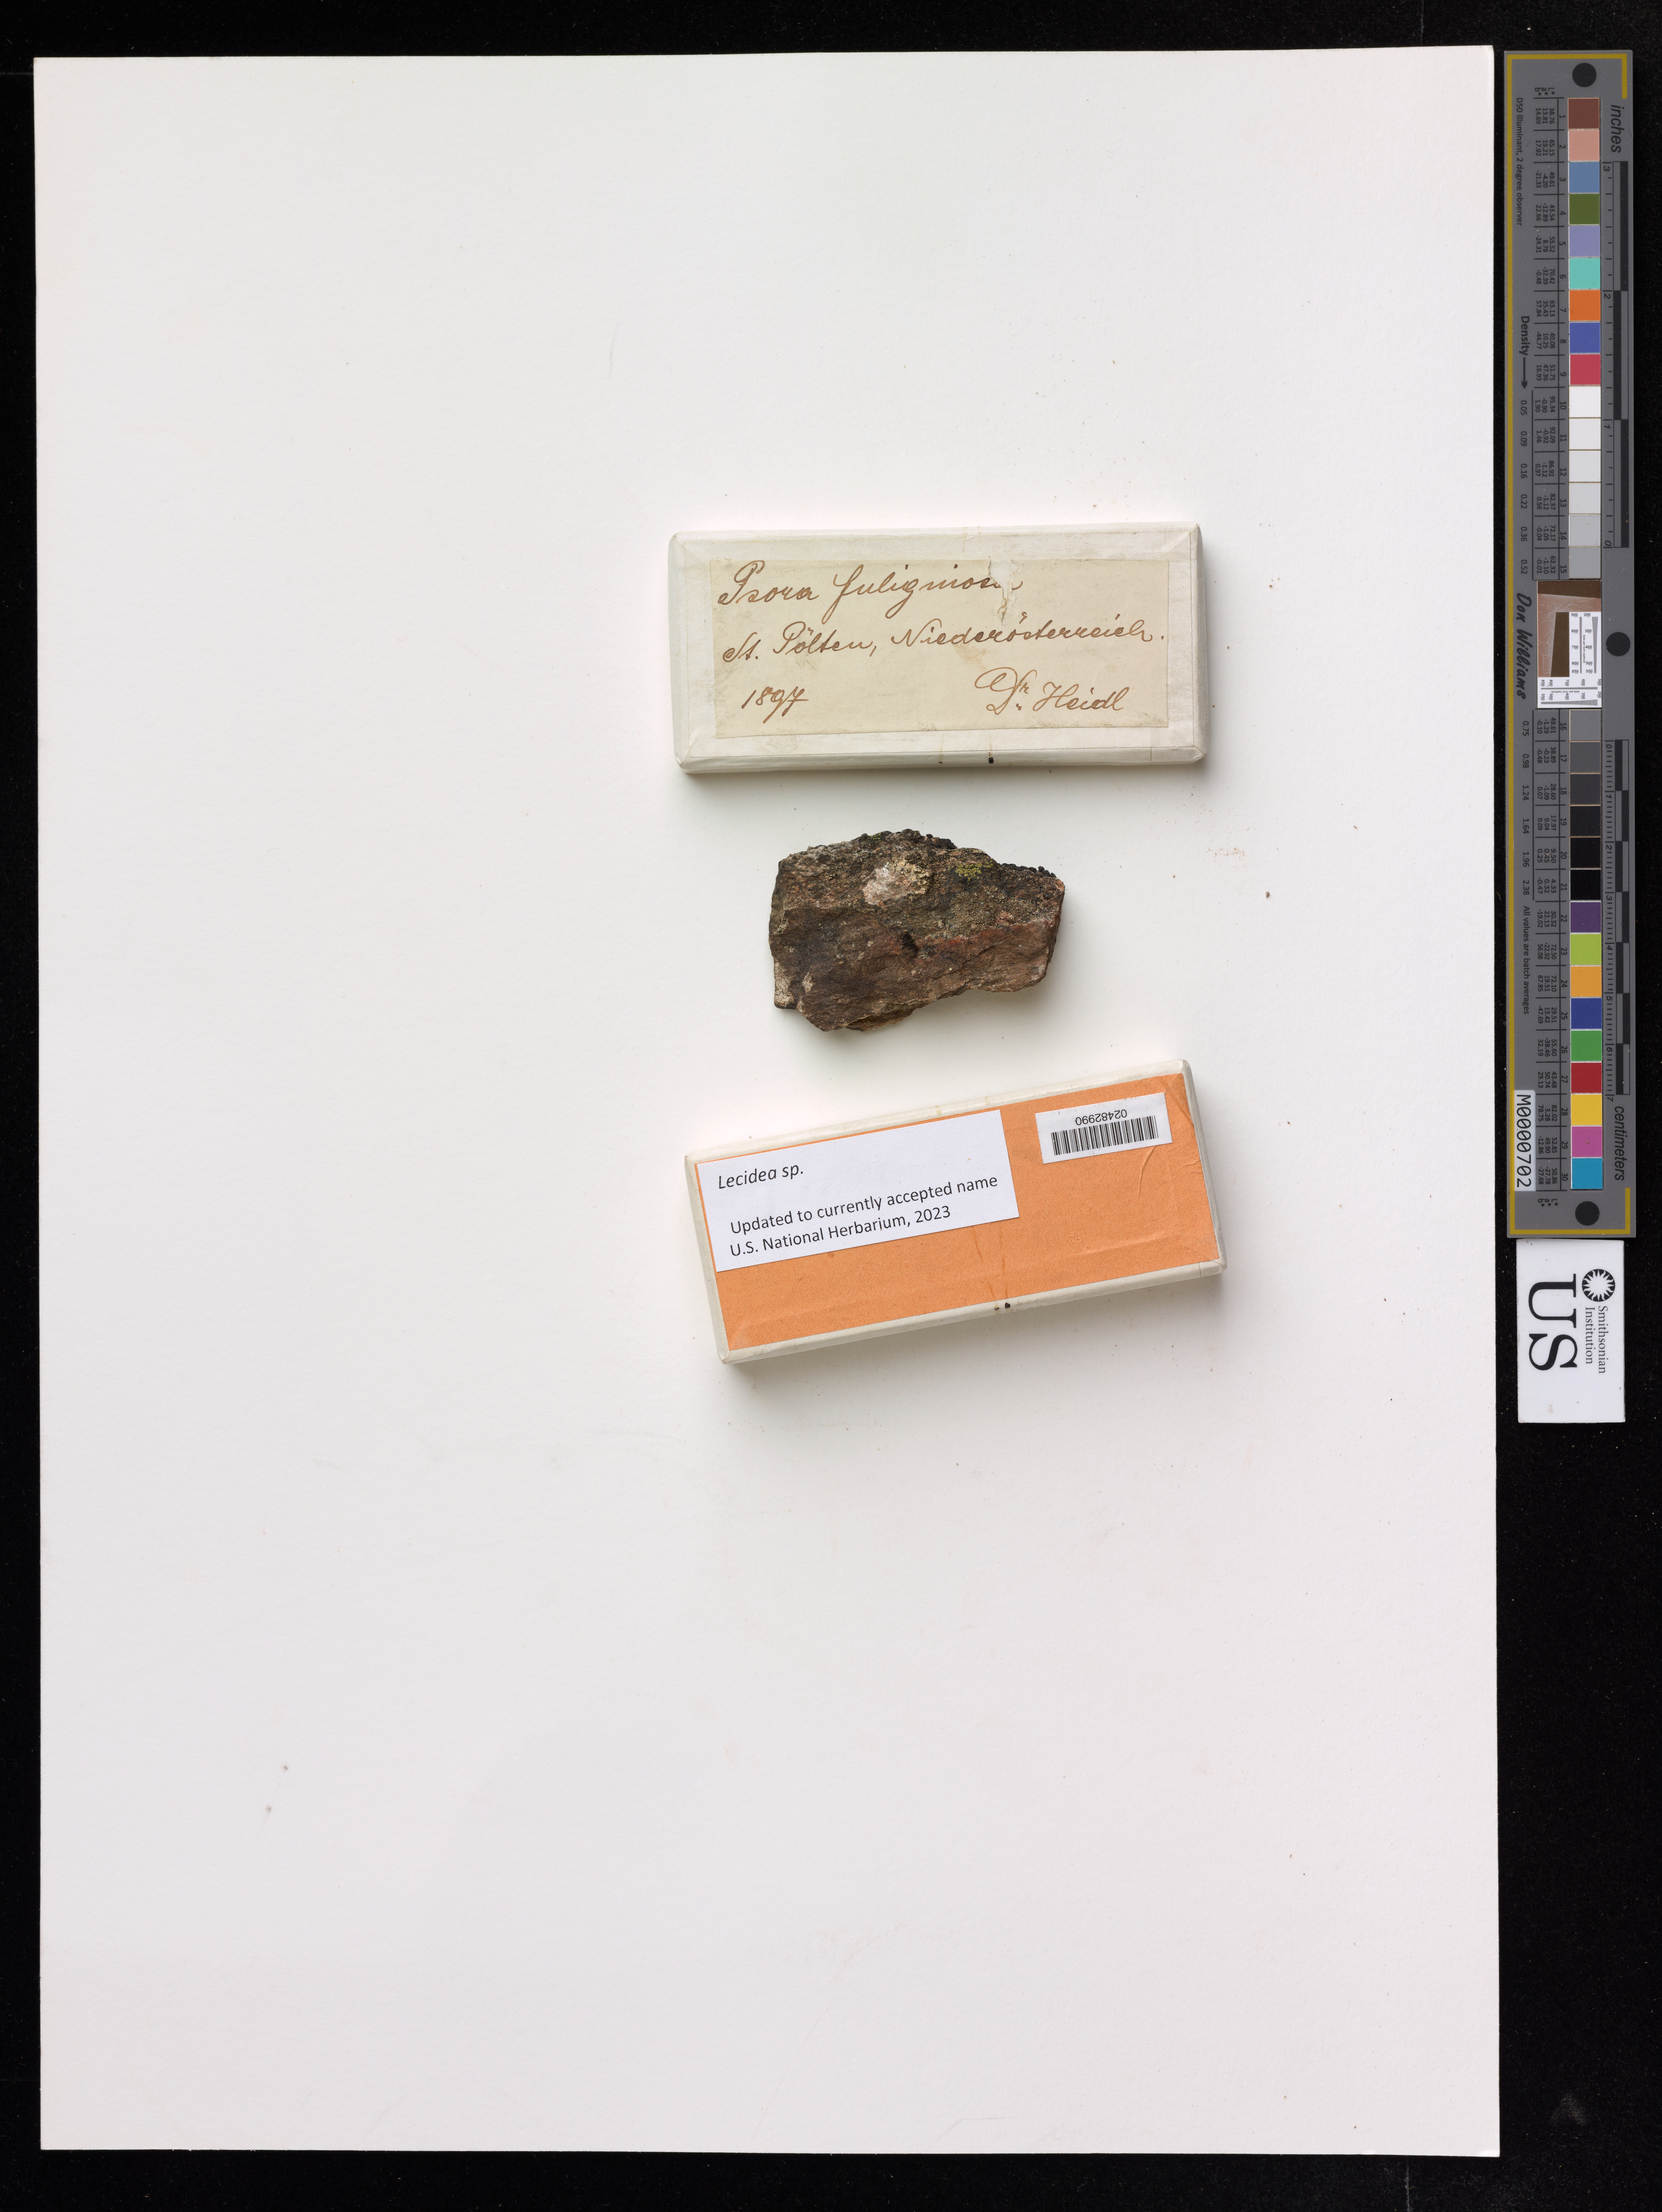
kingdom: Fungi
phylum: Ascomycota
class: Lecanoromycetes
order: Lecideales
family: Lecideaceae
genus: Lecidea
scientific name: Lecidea sp.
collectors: Heidl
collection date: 1897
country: Austria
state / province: Niederosterreich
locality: St. Pölten